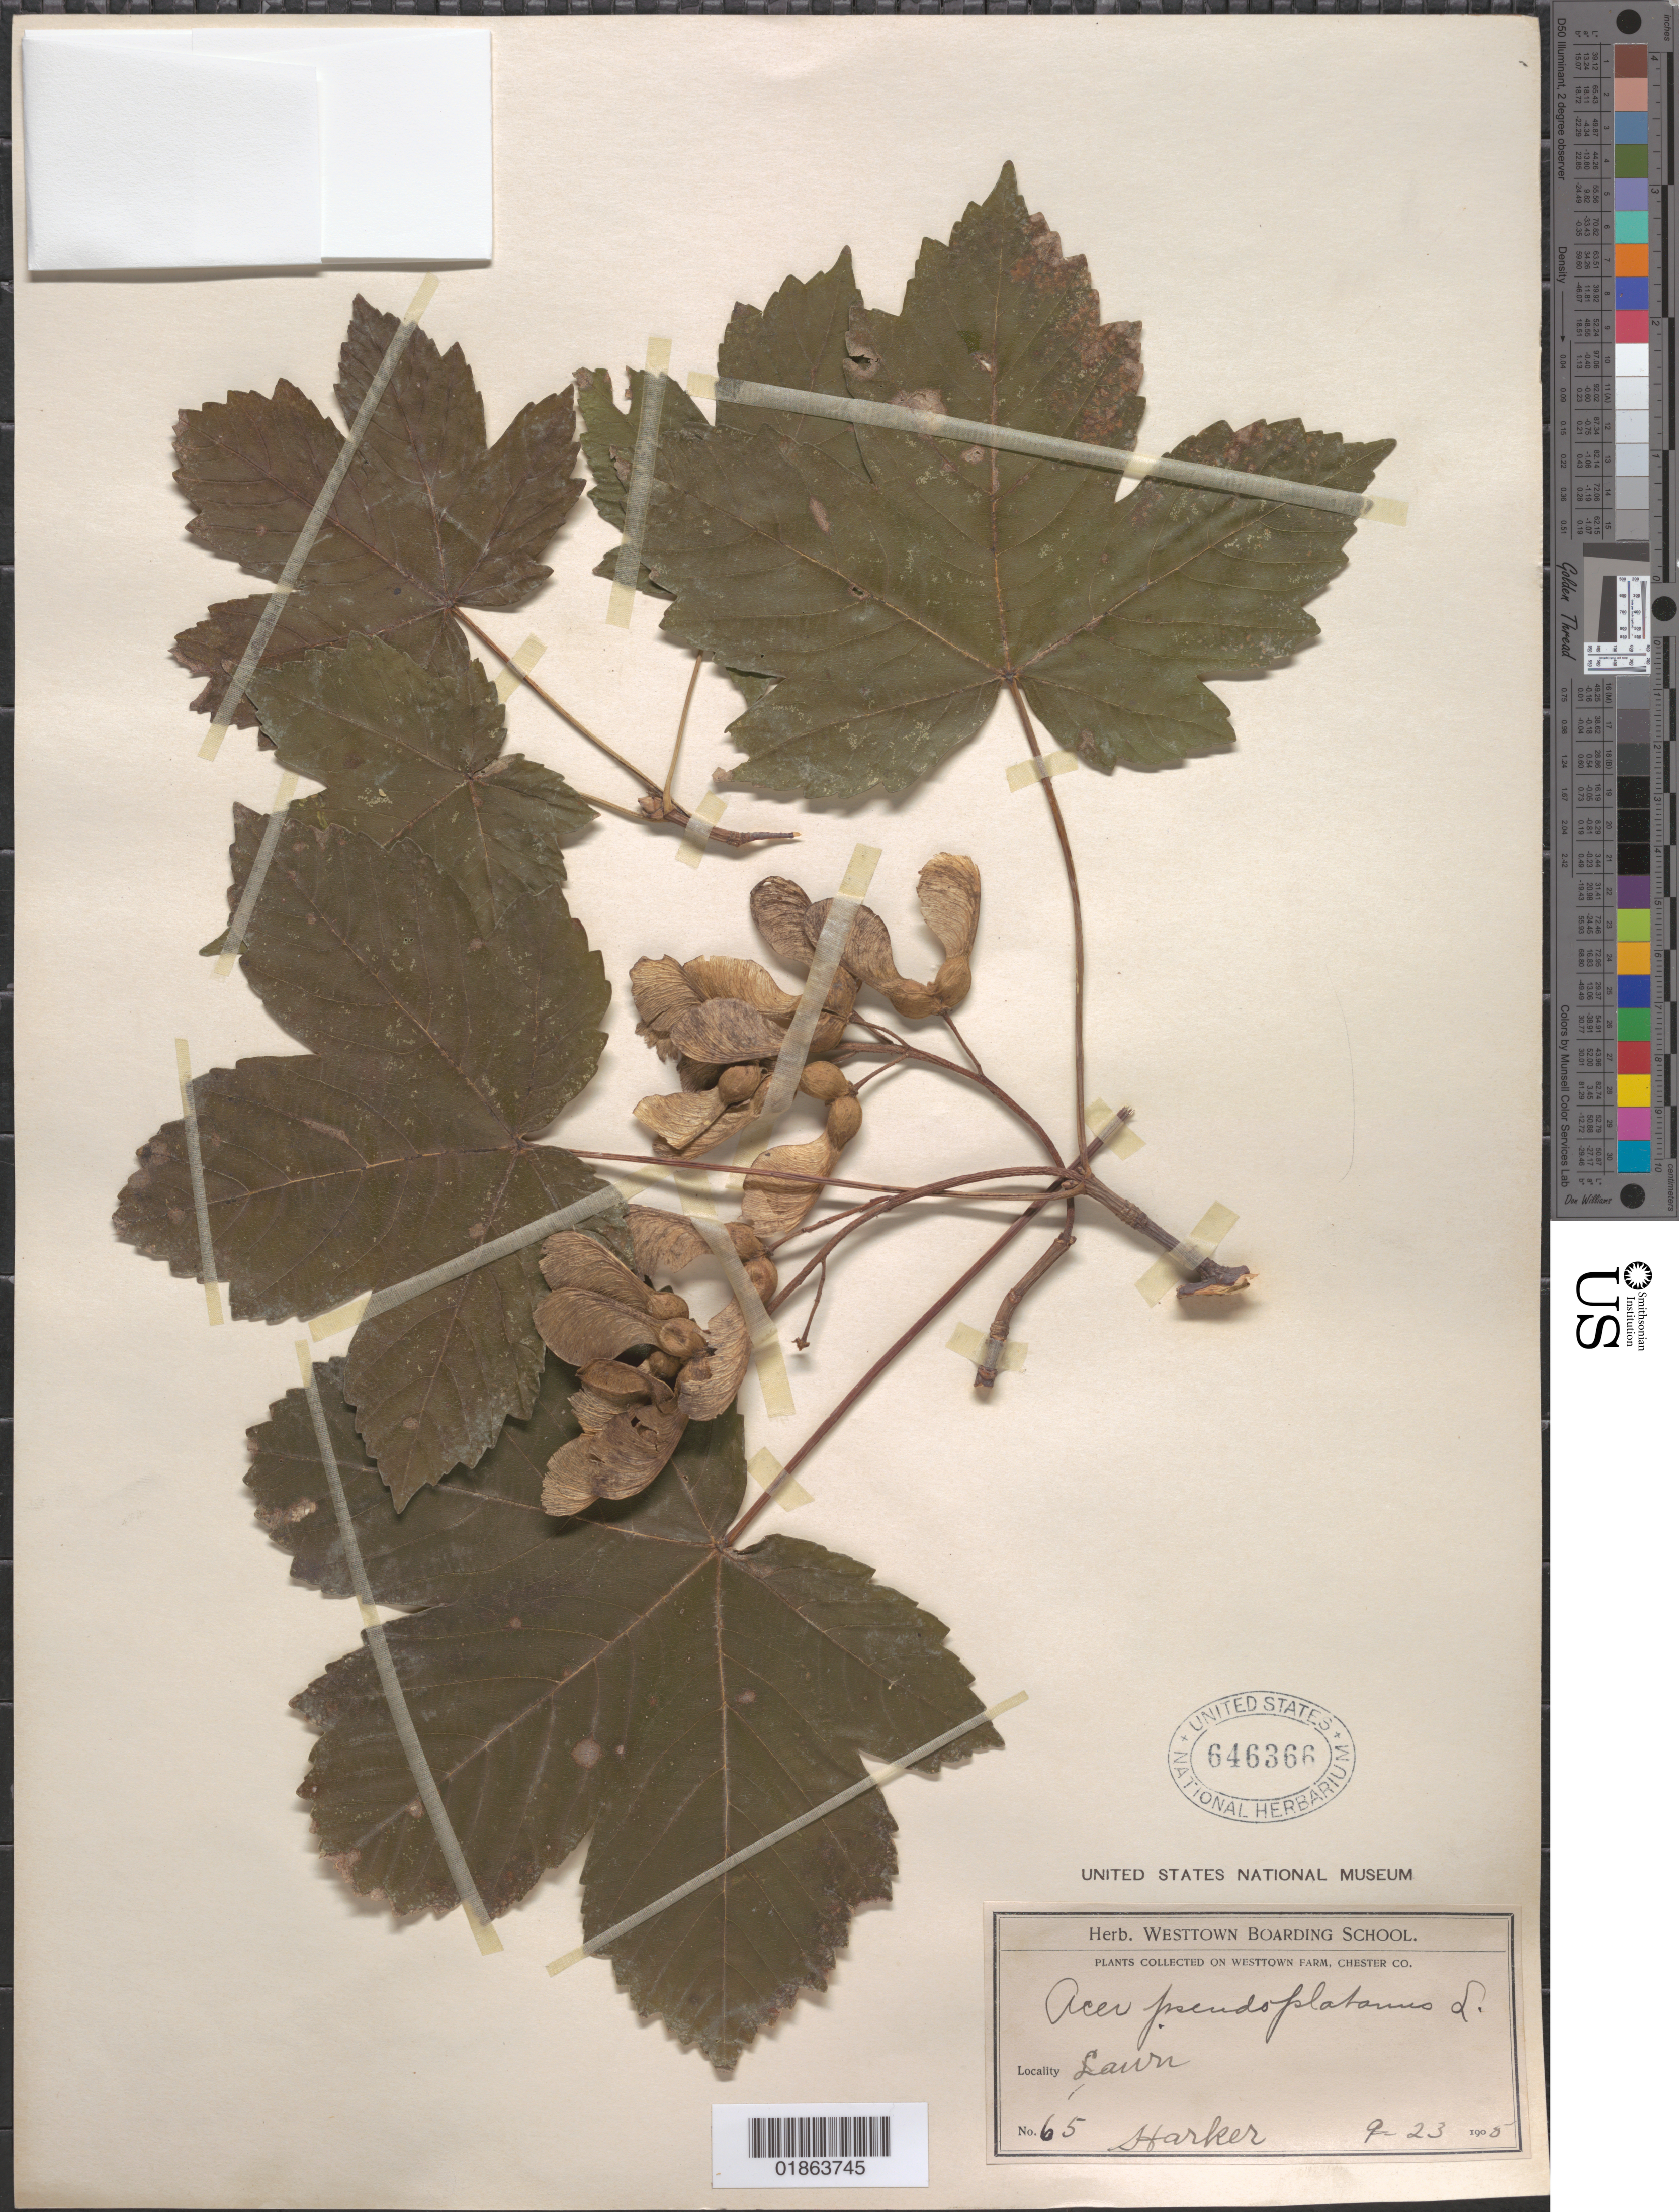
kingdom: Plantae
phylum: Tracheophyta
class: Magnoliopsida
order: Sapindales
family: Sapindaceae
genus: Acer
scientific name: Acer pseudoplatanus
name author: L.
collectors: -. Harker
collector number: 65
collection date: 1908-09-23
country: United States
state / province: Pennsylvania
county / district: Chester County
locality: Westtown Boarding School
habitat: Lawn. Cultivated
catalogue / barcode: US 646366